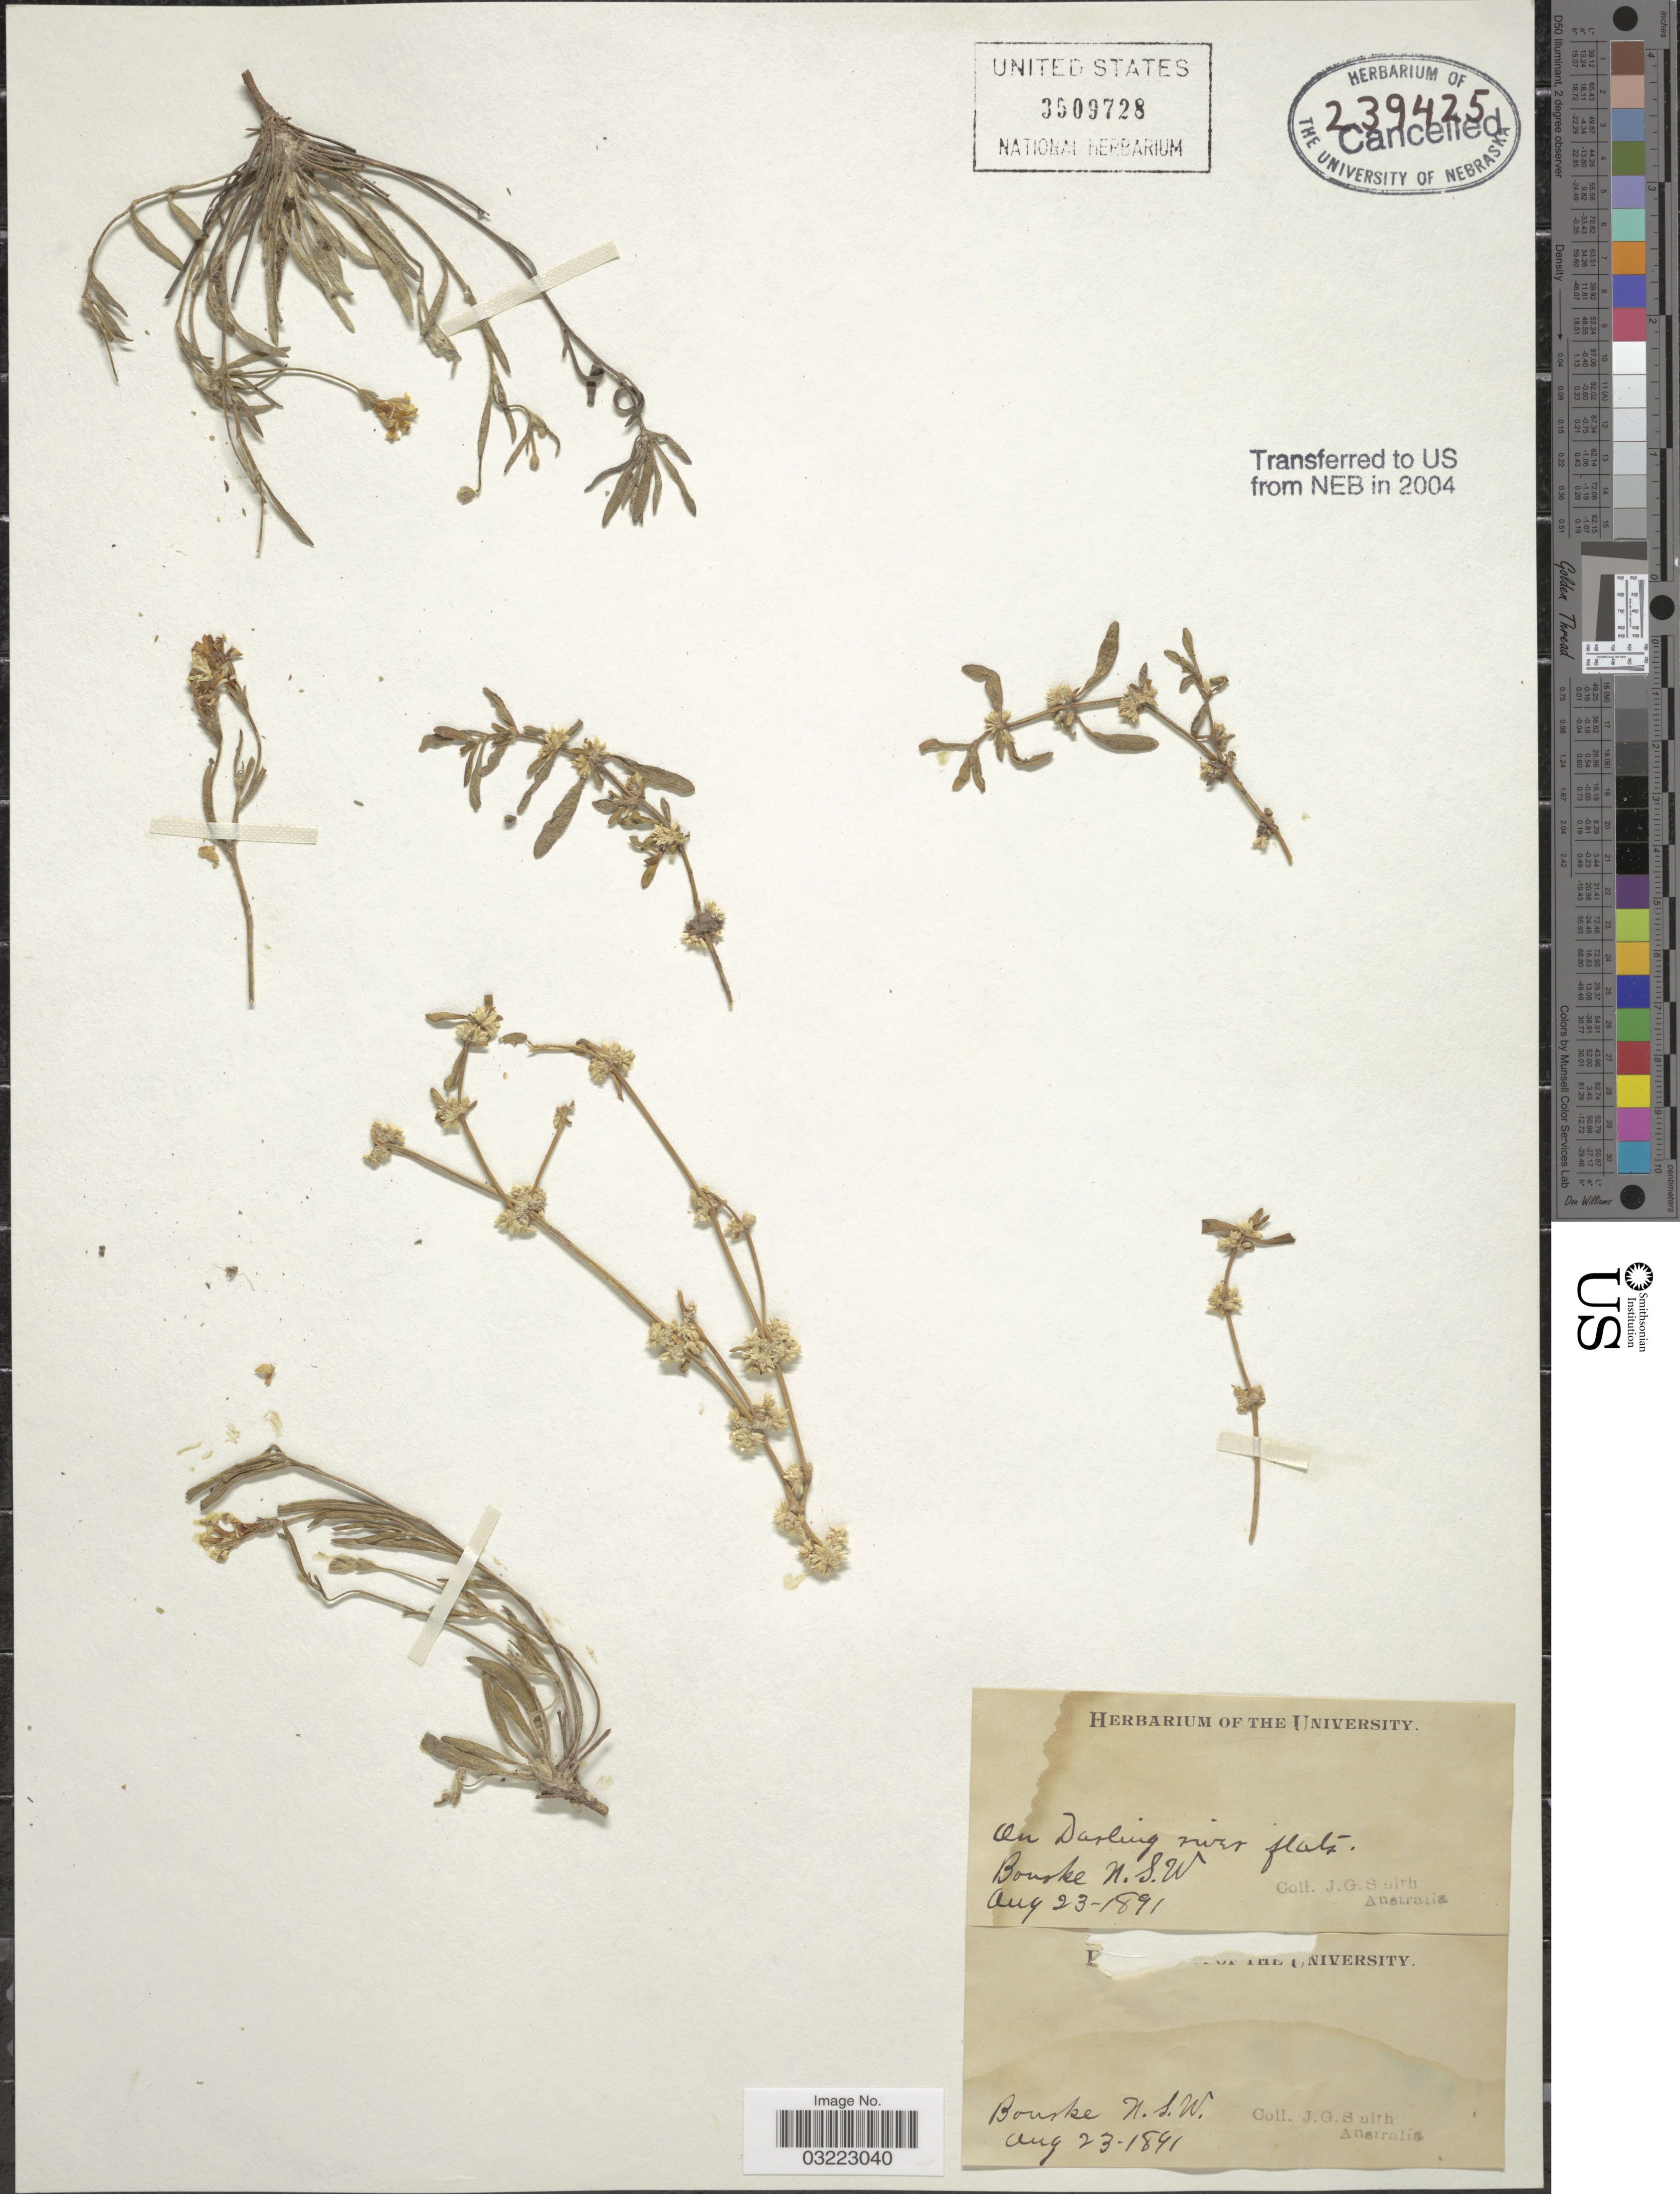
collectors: J. G. Smith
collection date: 1891-08-23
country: Australia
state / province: New South Wales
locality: On Darling river flats. Bourke N.S.W.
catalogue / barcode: US 3509728